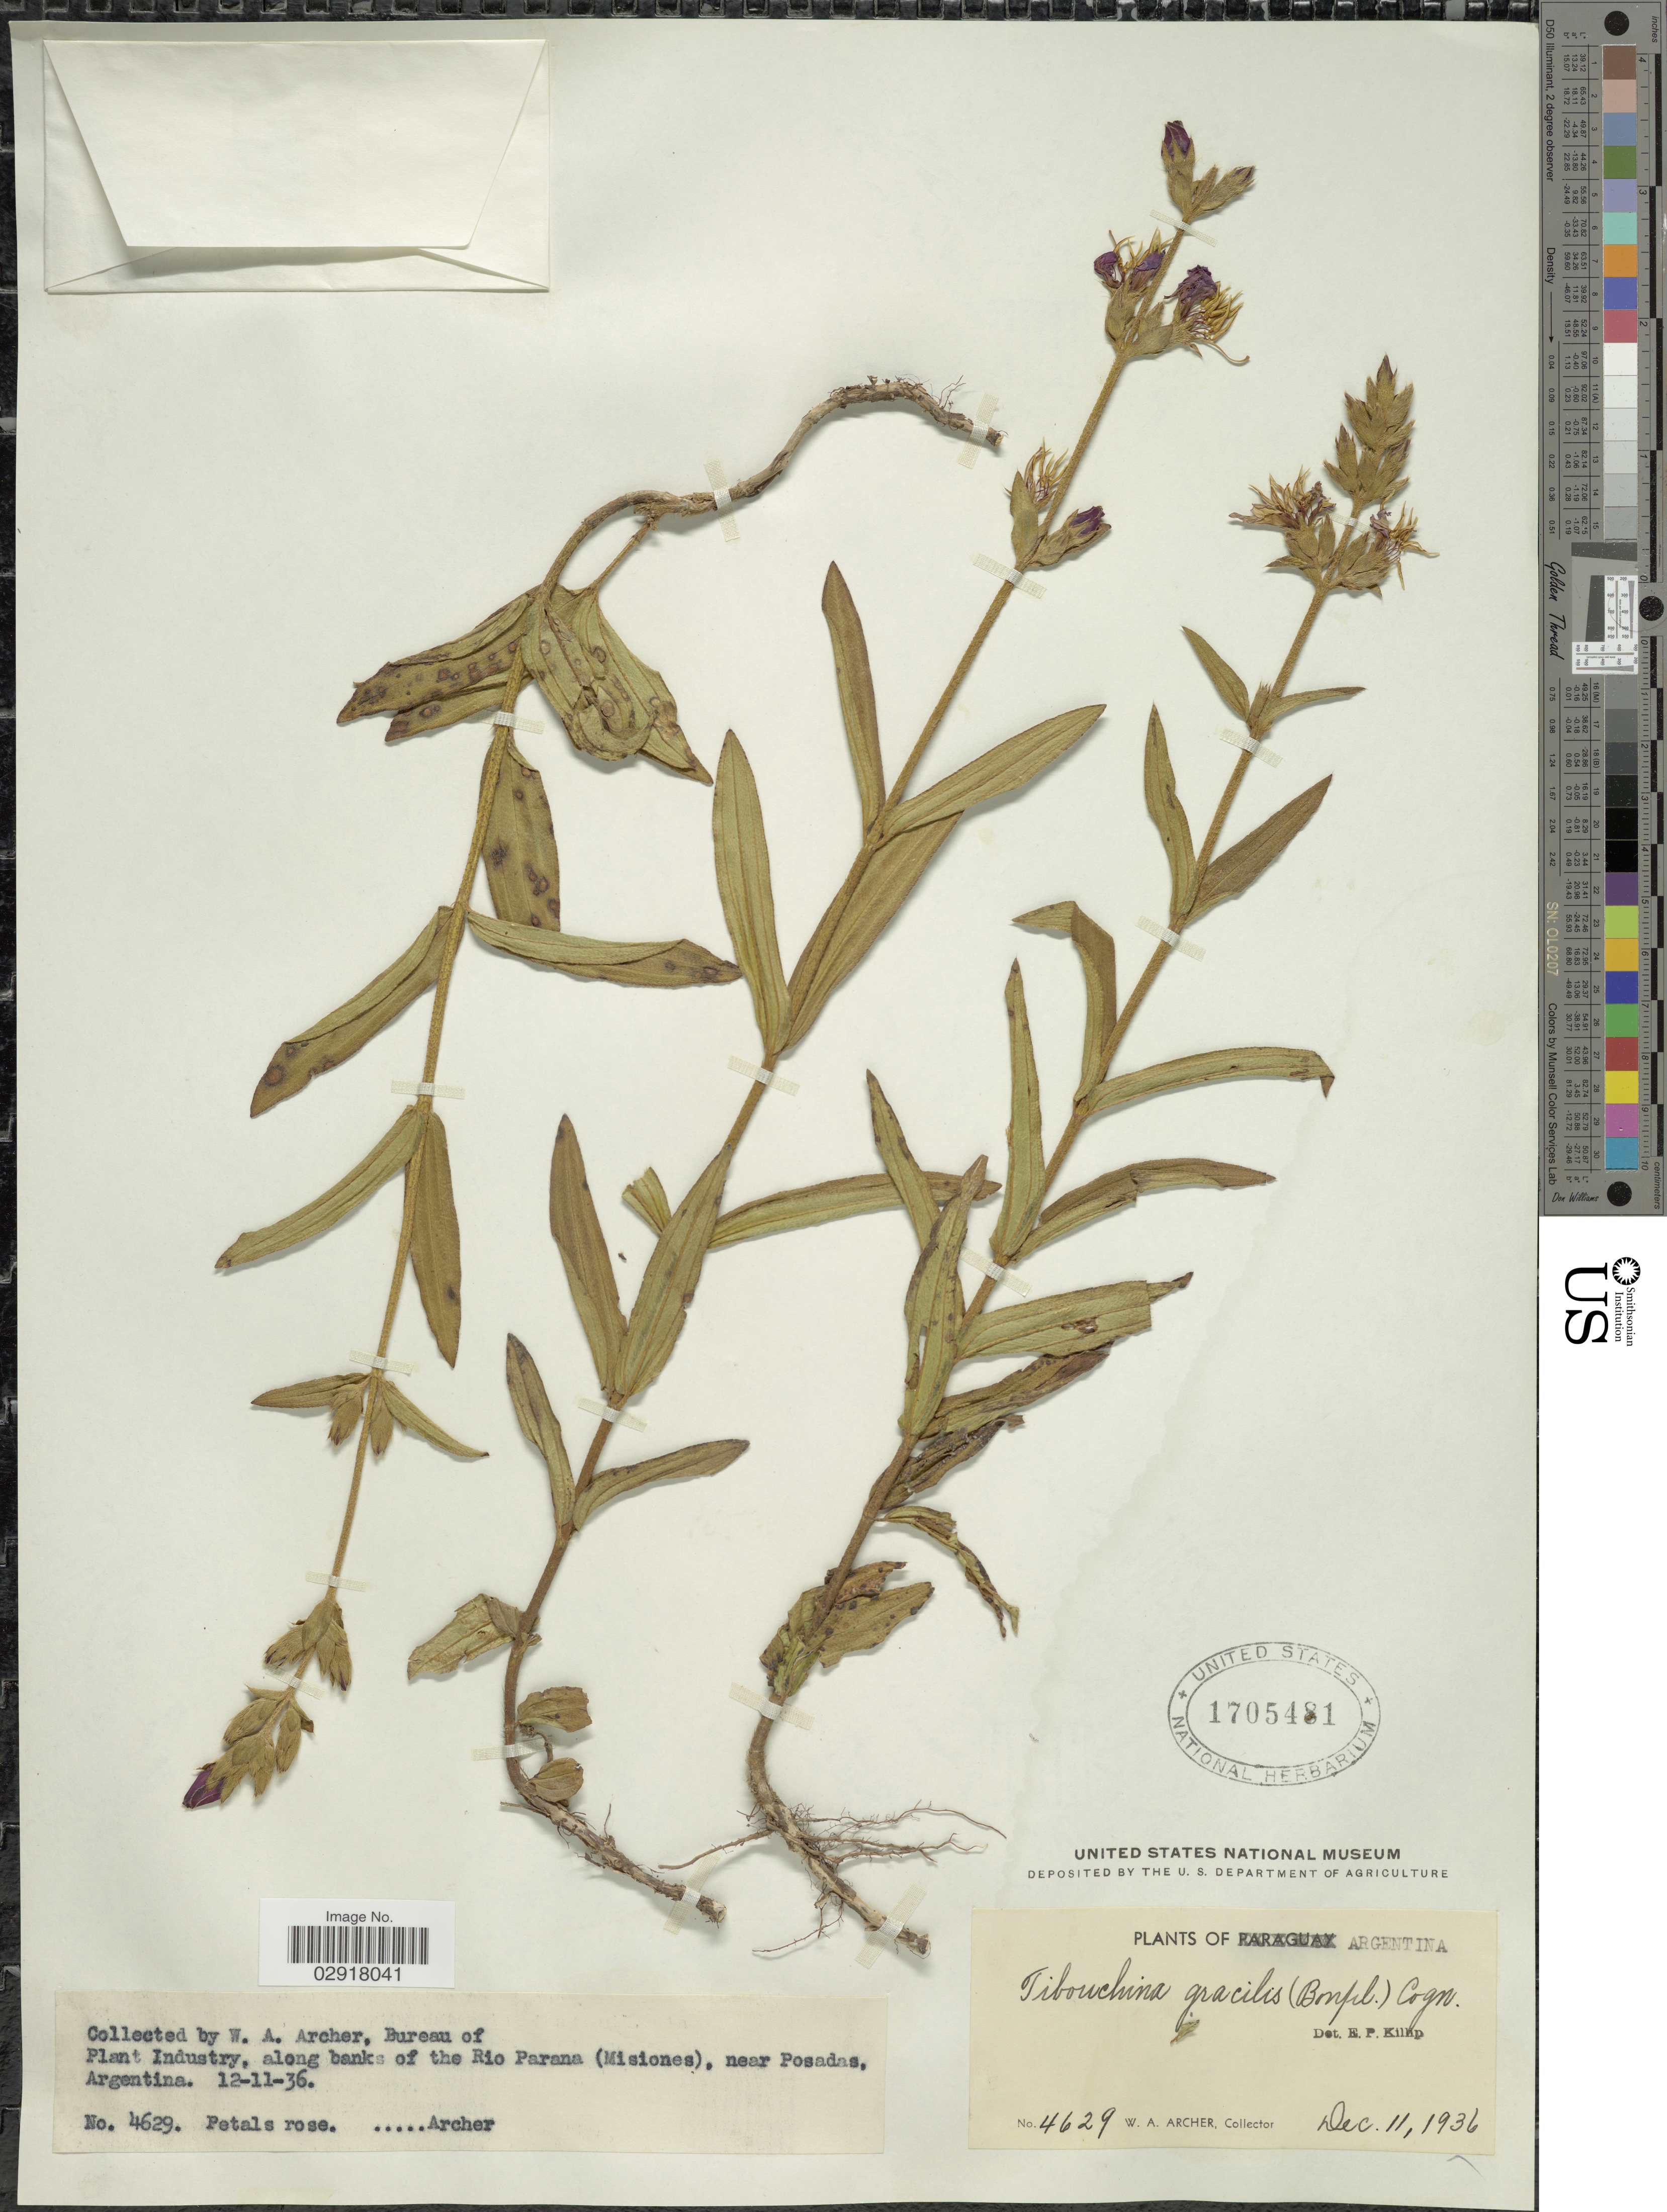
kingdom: Plantae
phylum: Tracheophyta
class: Magnoliopsida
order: Myrtales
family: Melastomataceae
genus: Chaetogastra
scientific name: Chaetogastra gracilis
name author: (Bonpl.) DC.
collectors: W. Archer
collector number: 4629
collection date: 1936-12-11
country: Argentina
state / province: Misiones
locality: Along banks of the Rio Parana, near Posadas.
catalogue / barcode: US 1705481